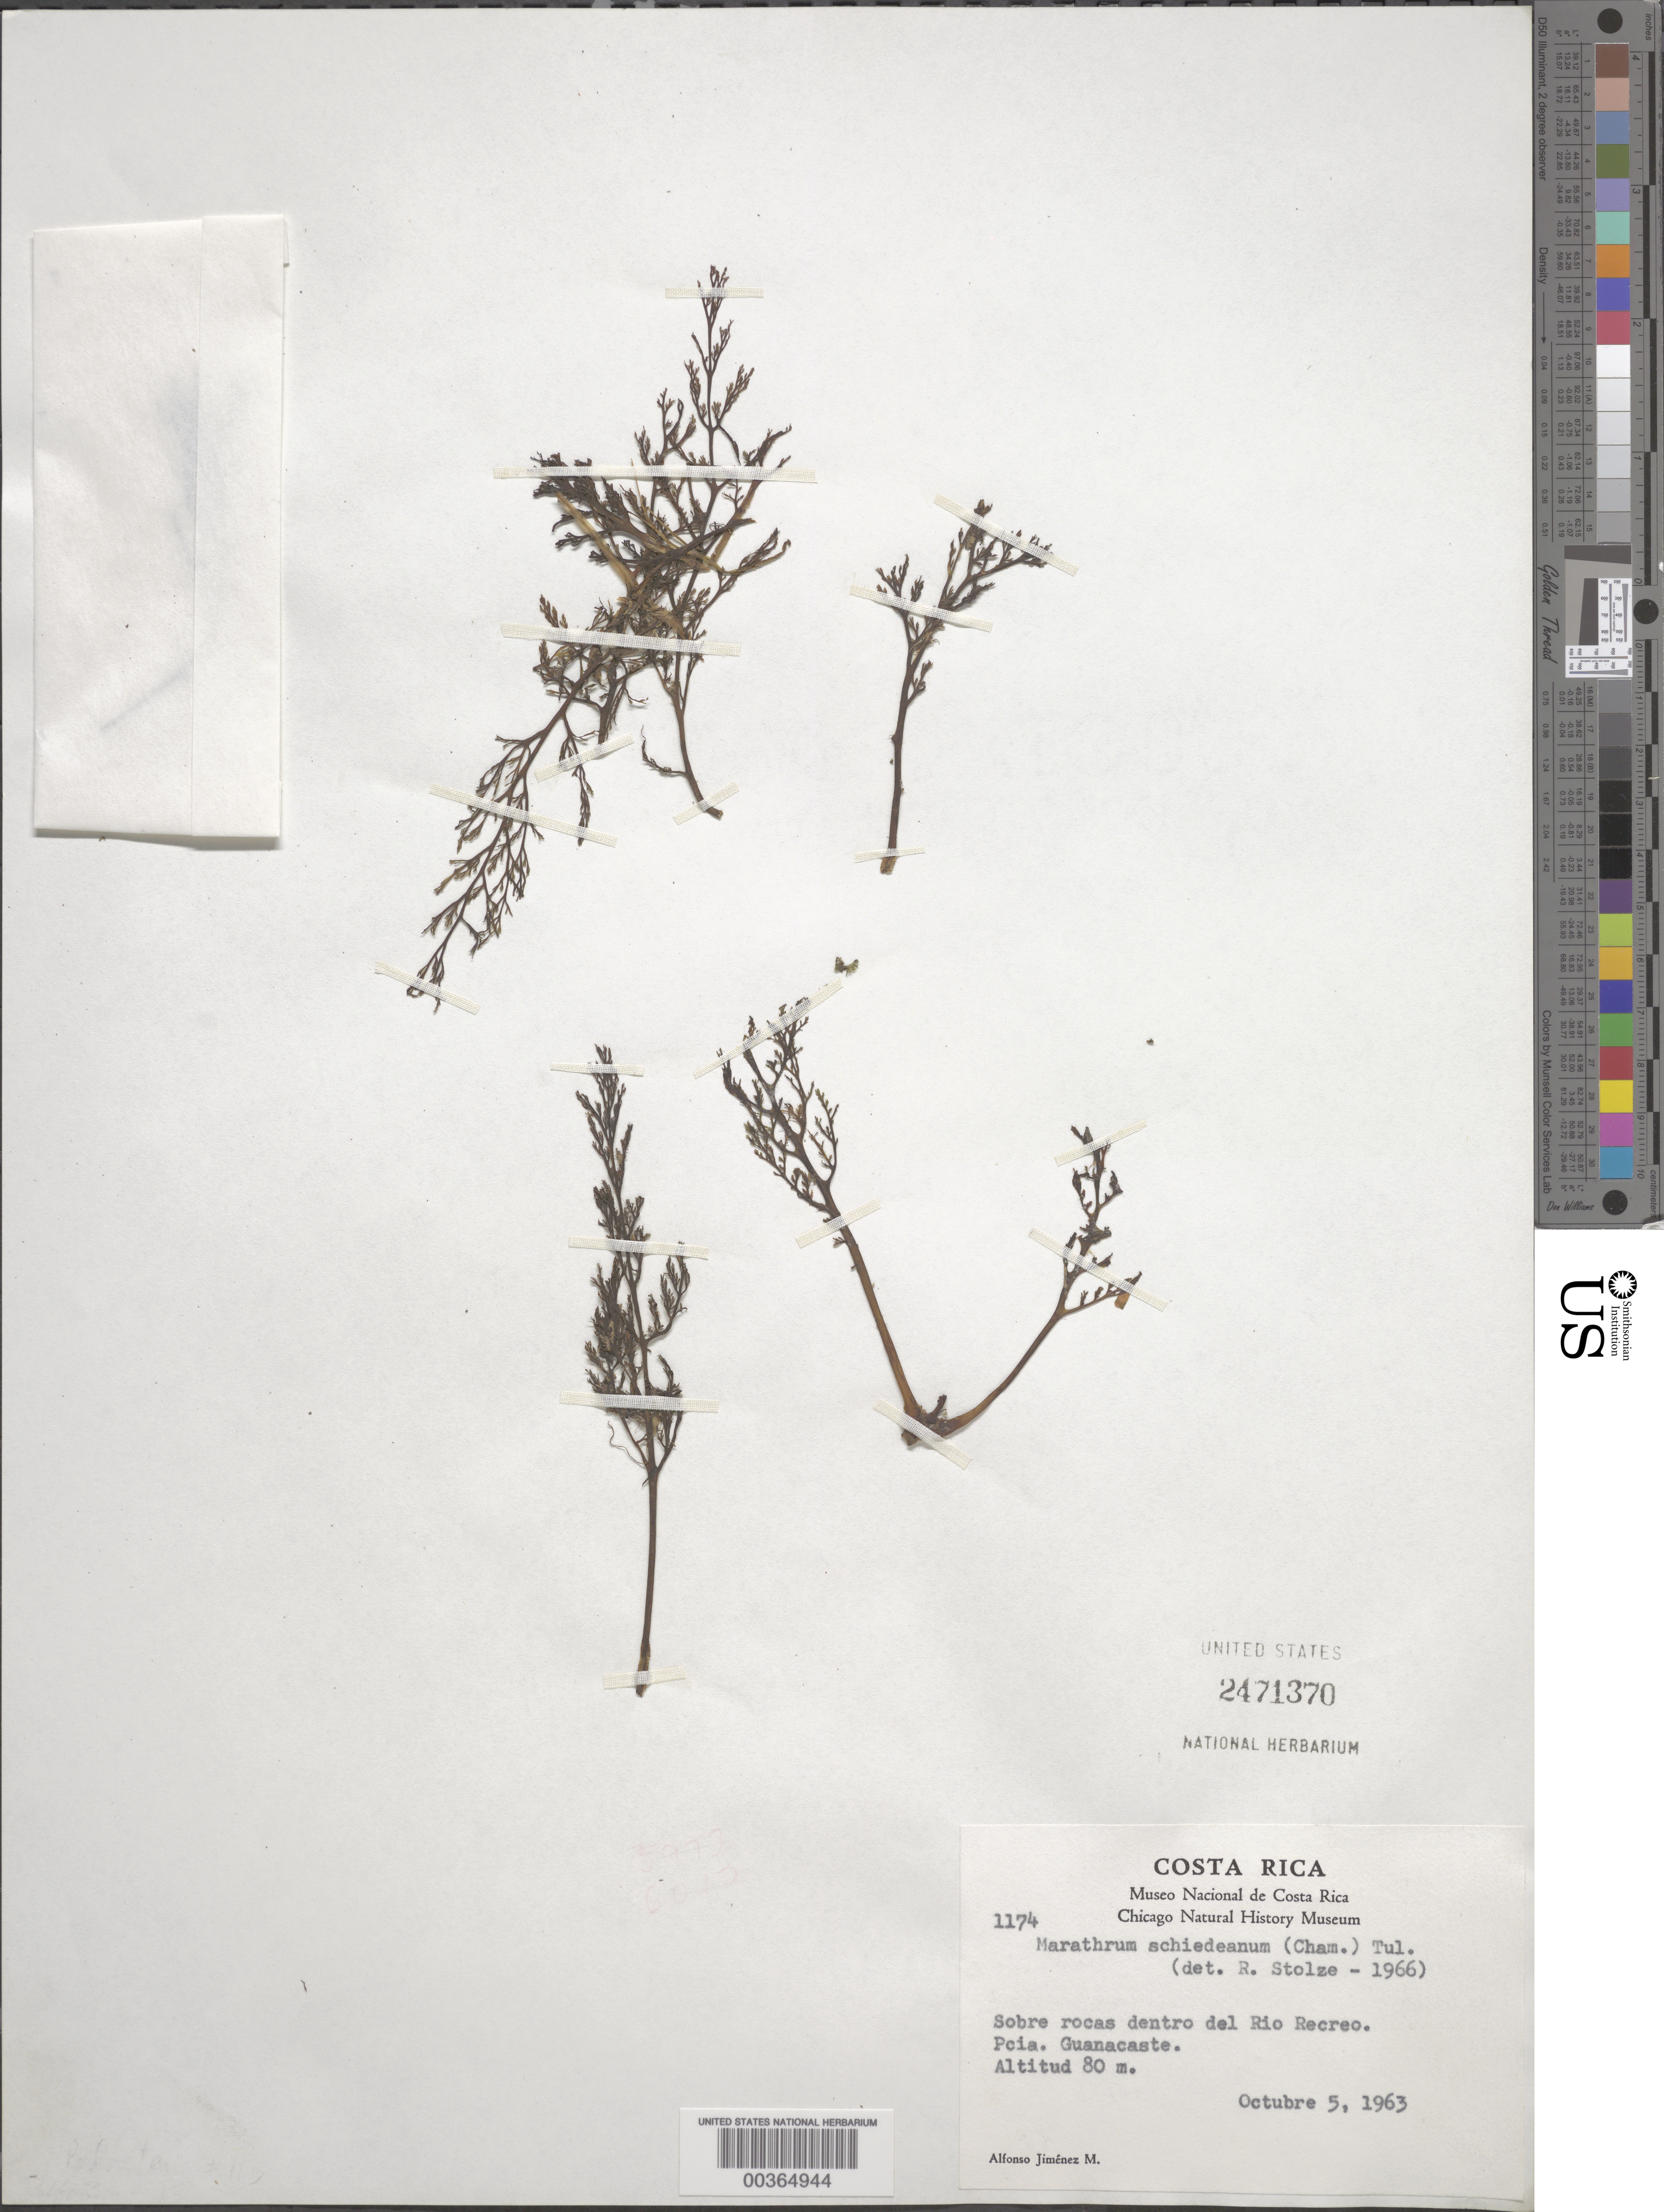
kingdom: Plantae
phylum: Tracheophyta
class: Magnoliopsida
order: Malpighiales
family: Podostemaceae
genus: Marathrum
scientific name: Marathrum schiedeanum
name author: Cham.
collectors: A. Jiménez M.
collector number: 1174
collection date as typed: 05 Oct 1963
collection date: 1963-10-05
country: Costa Rica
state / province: Guanacaste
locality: Rio Recreo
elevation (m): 80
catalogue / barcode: US 2471370